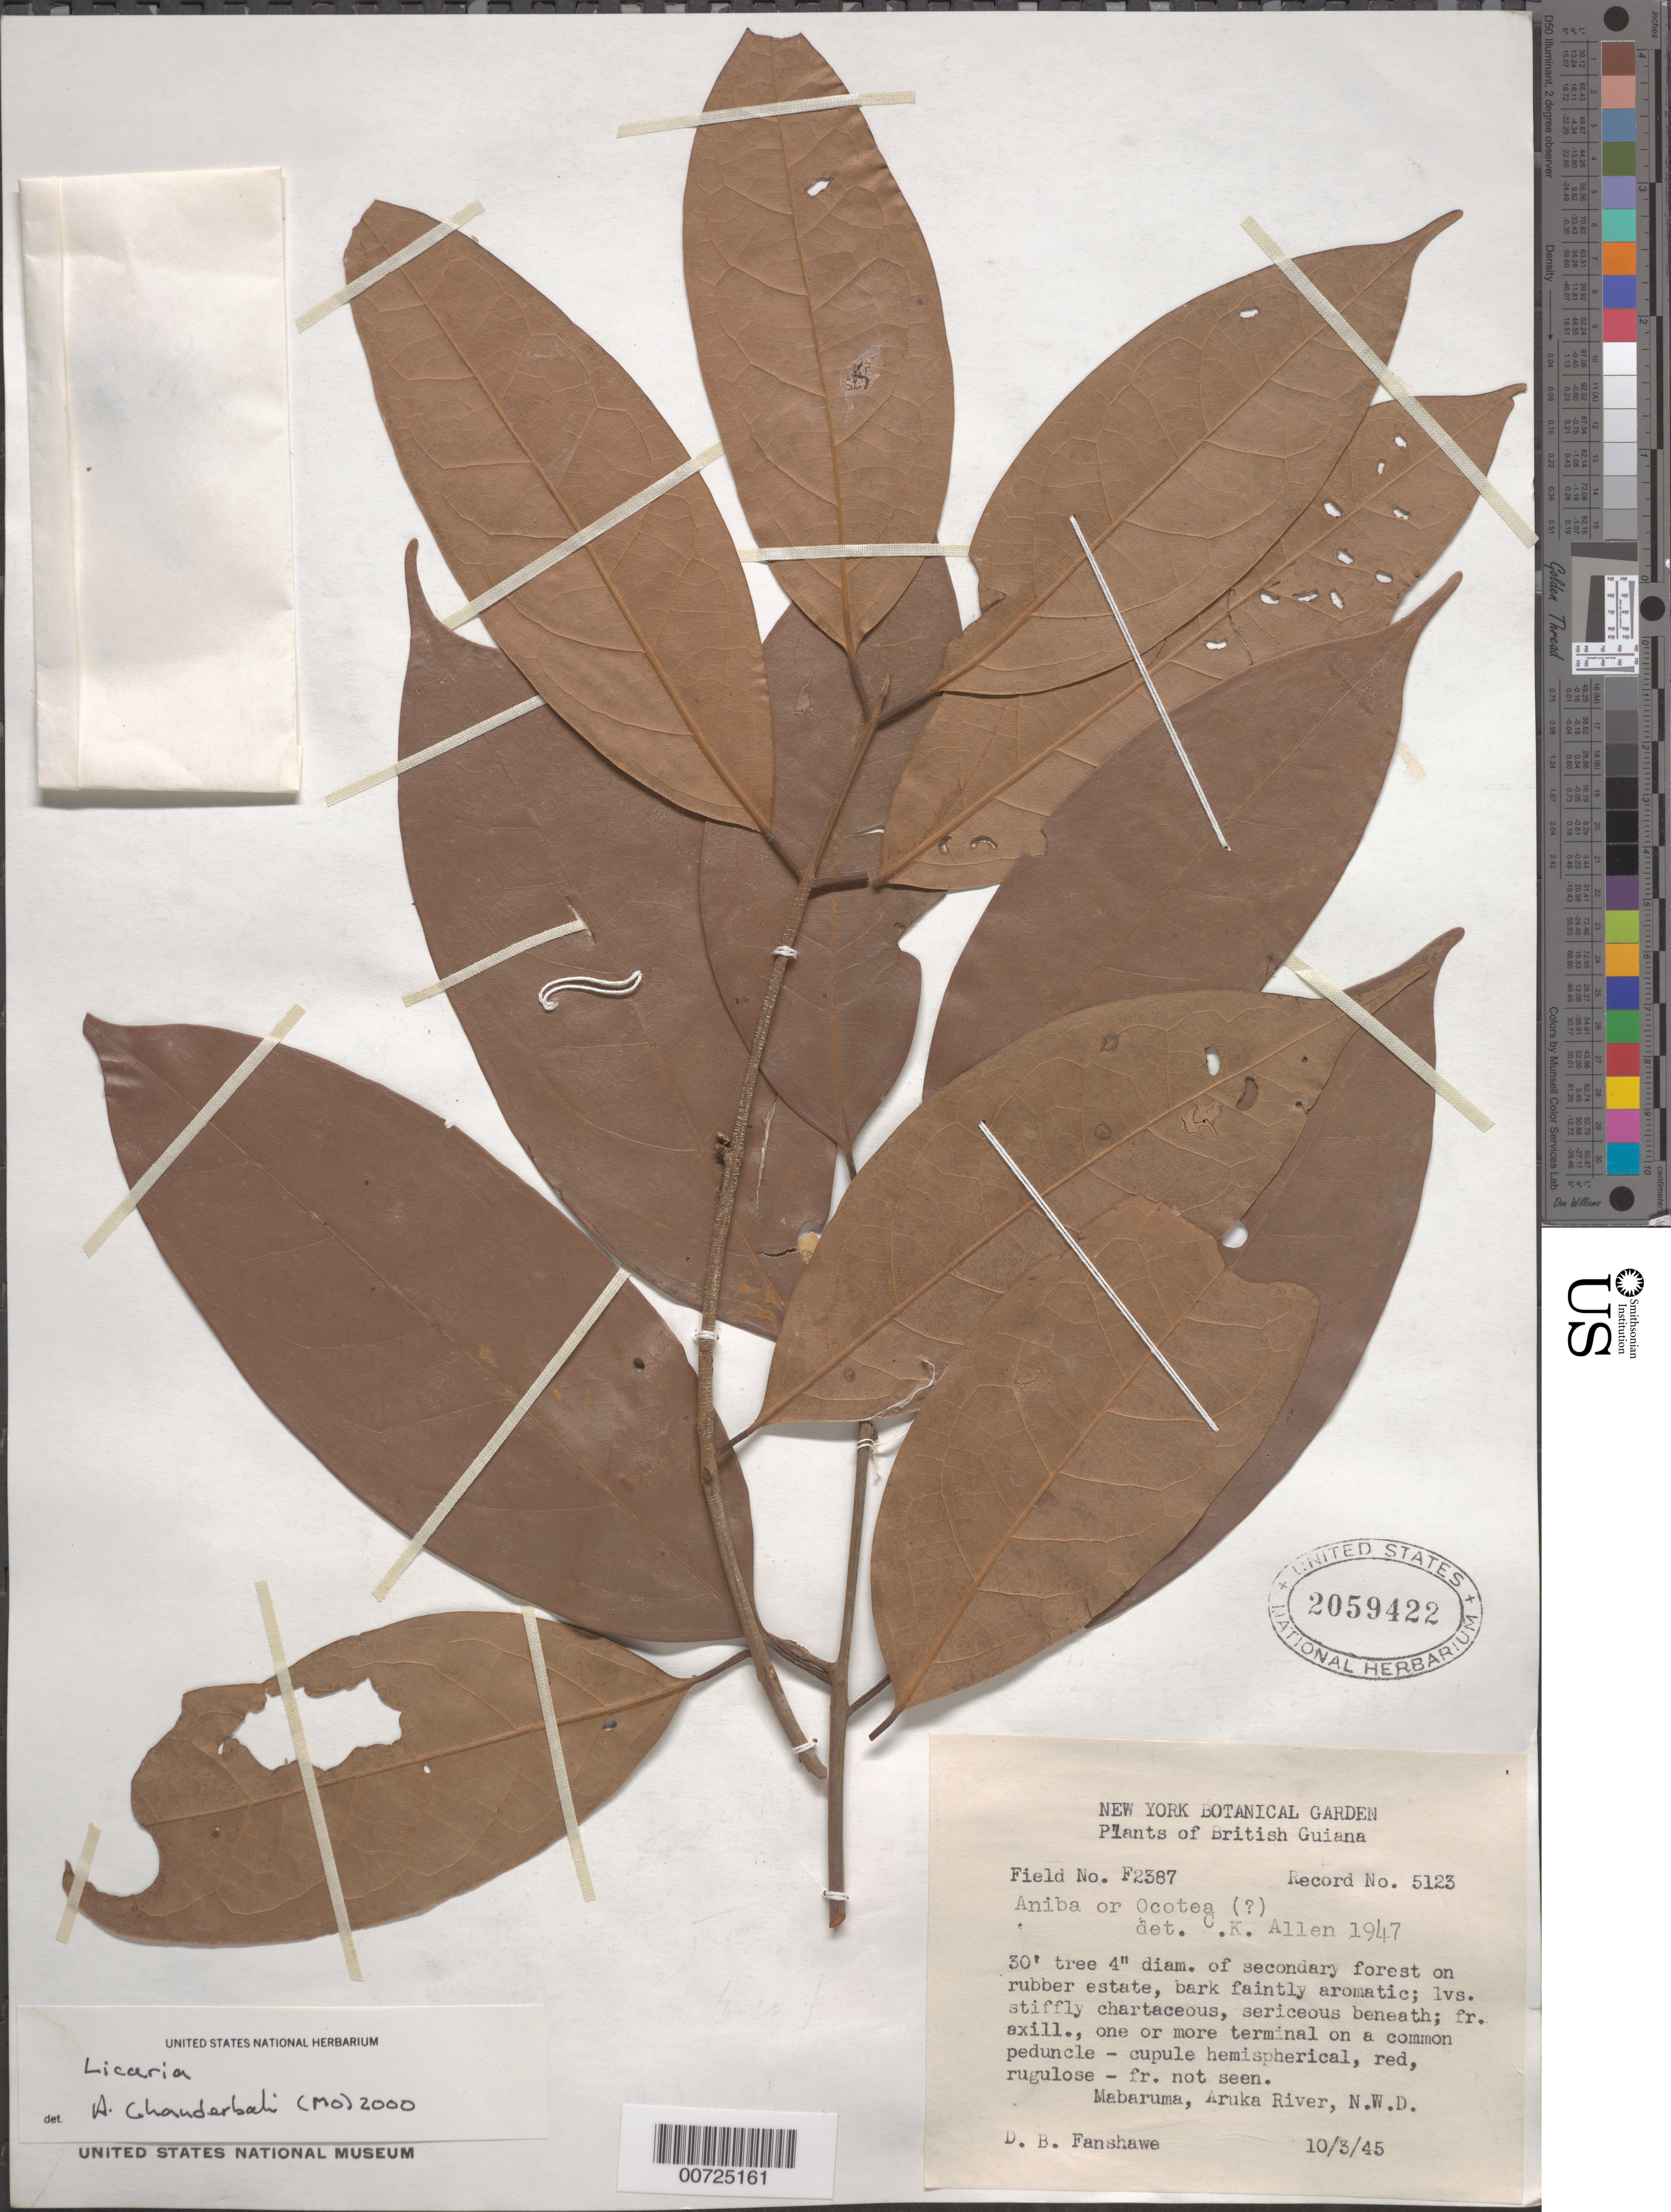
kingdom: Plantae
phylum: Tracheophyta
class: Magnoliopsida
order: Laurales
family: Lauraceae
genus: Licaria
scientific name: Licaria sp.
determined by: Chanderbali, Andre Shashi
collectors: D. B. Fanshawe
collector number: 5123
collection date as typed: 10-Mar-45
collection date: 1945-03-10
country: Guyana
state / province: Barima-Waini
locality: Mabaruma, Aruka R., NW Dist.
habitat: Secondary forest, on rubber estate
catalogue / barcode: US 2059422